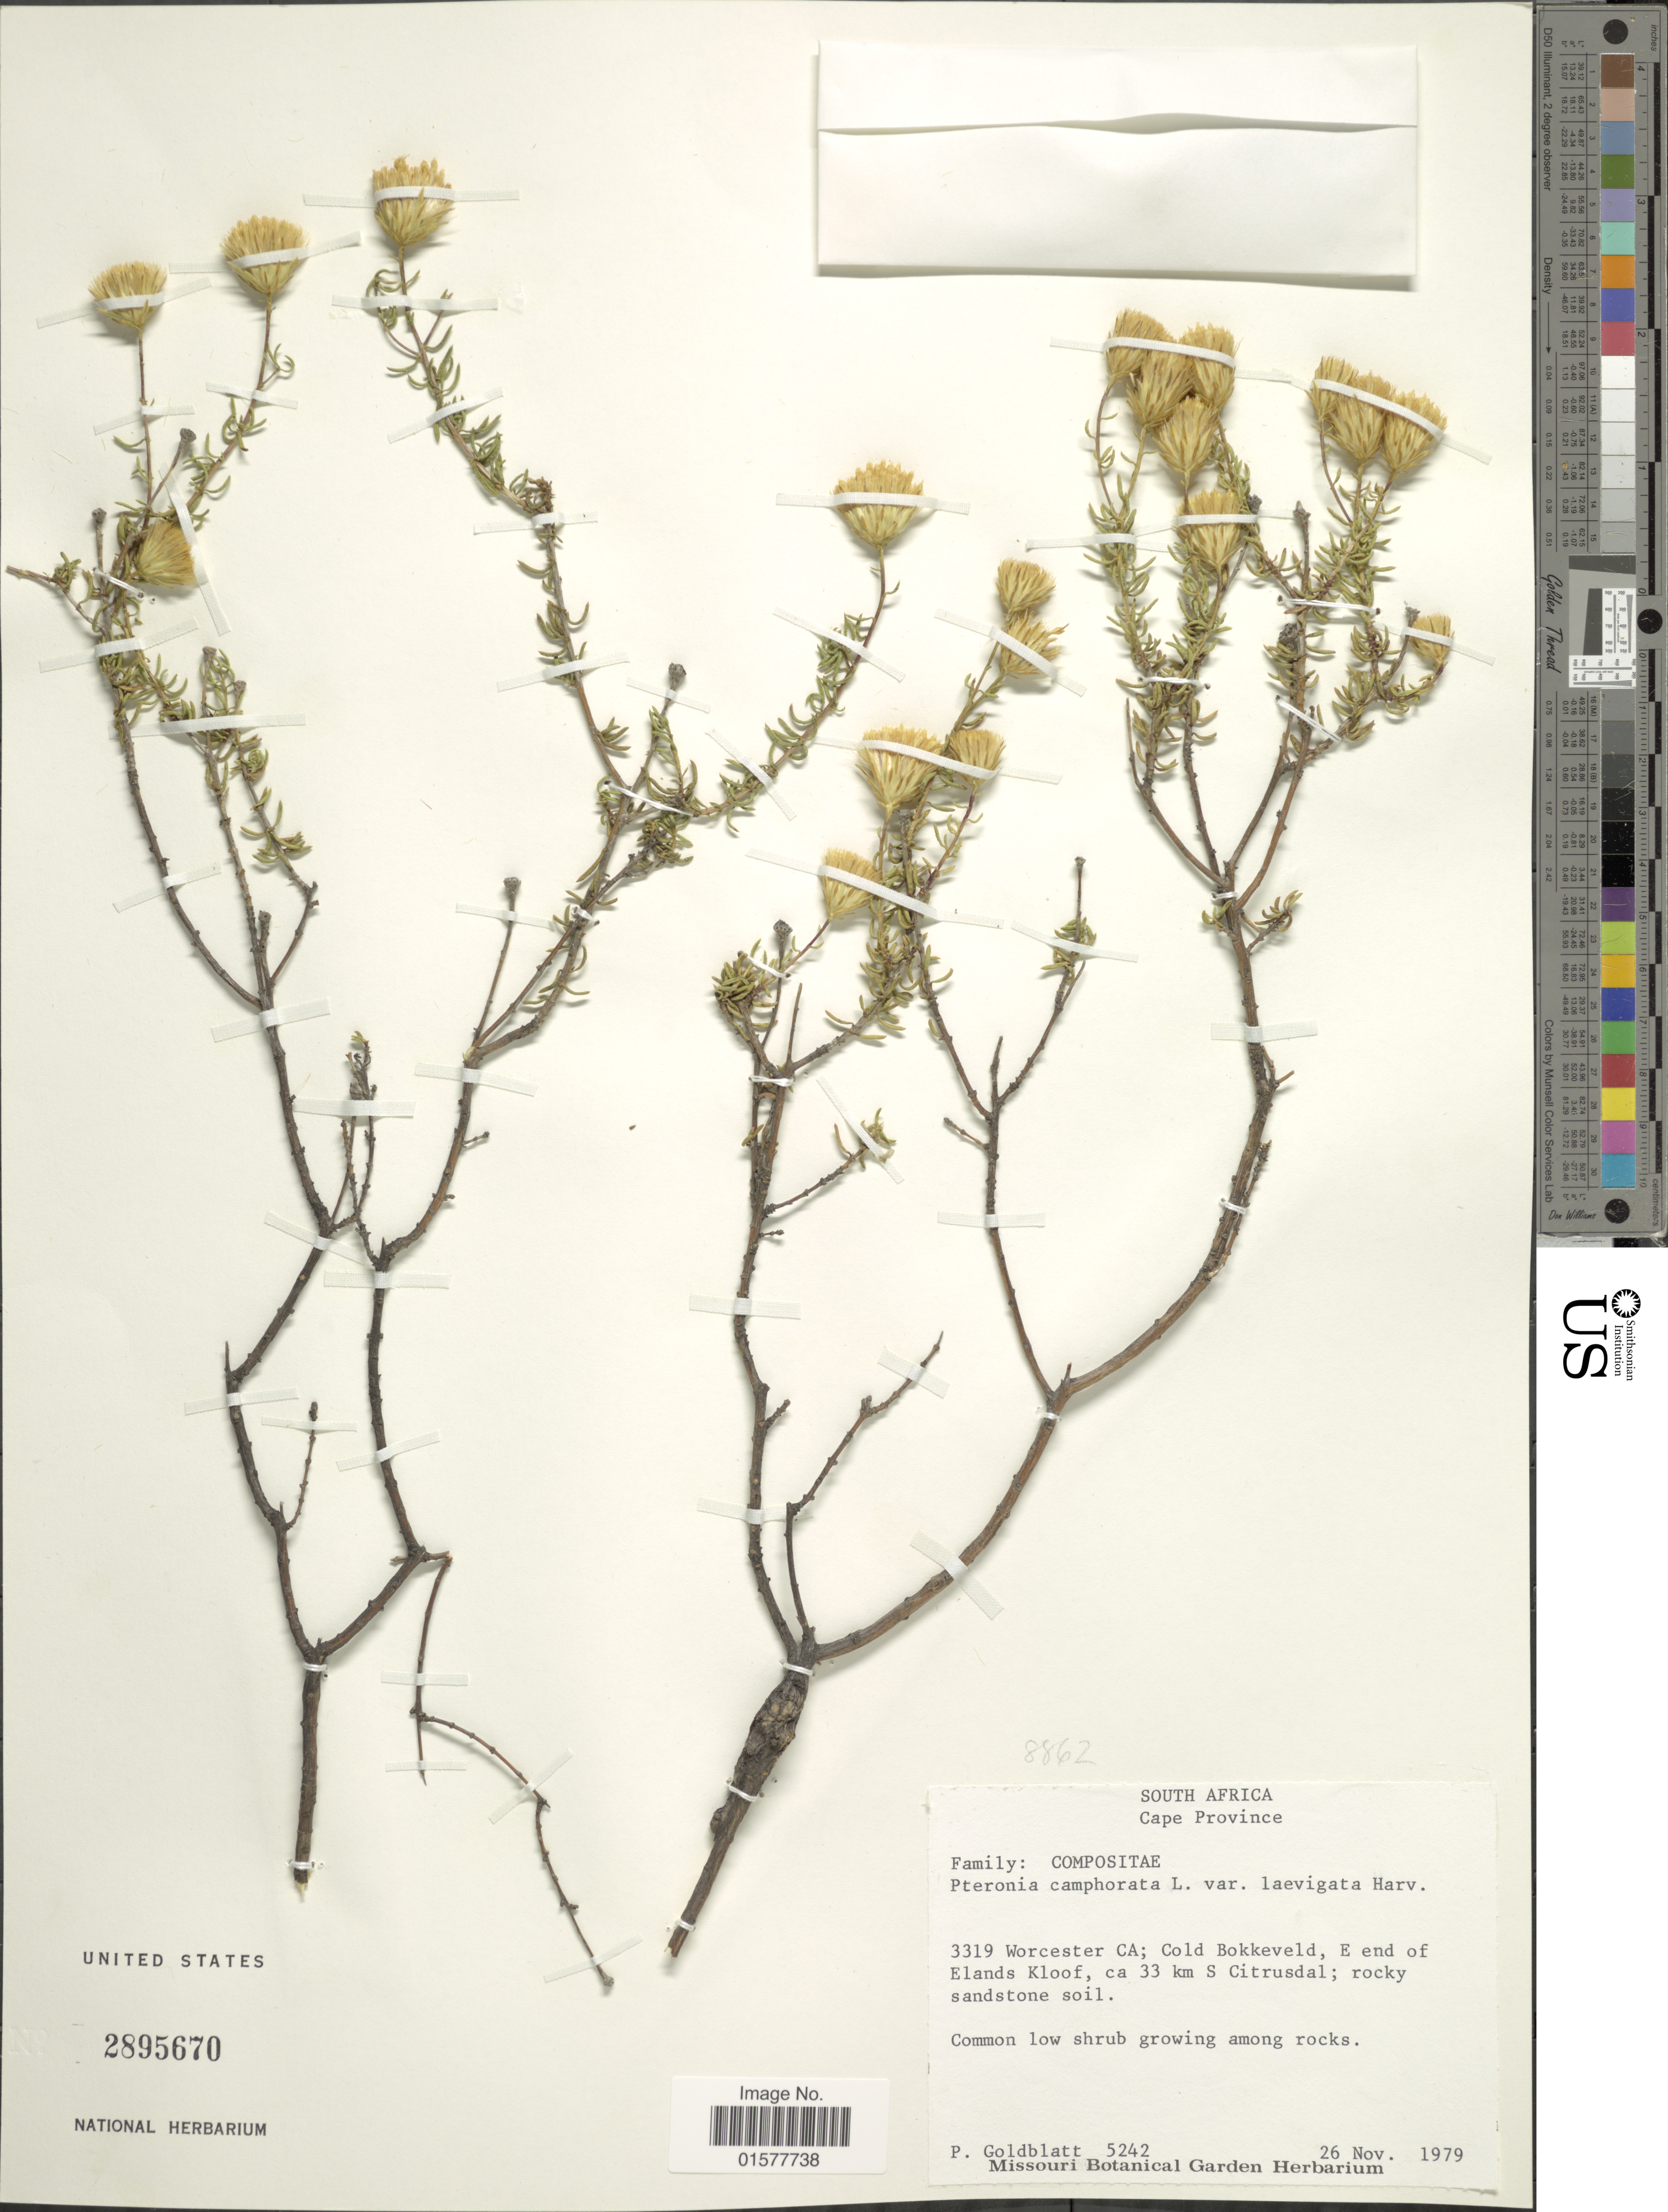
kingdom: Plantae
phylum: Tracheophyta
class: Magnoliopsida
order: Asterales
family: Asteraceae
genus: Pteronia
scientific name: Pteronia camphorata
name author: (L.) L.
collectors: P. Goldblatt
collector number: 5242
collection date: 1979-11-26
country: South Africa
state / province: Western Cape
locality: Cape Province, 3319 Worcester CA; Cold Bokkeveld, E end of Elands Kloof, 33 km S of Citrusdaal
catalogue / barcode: US 2895670